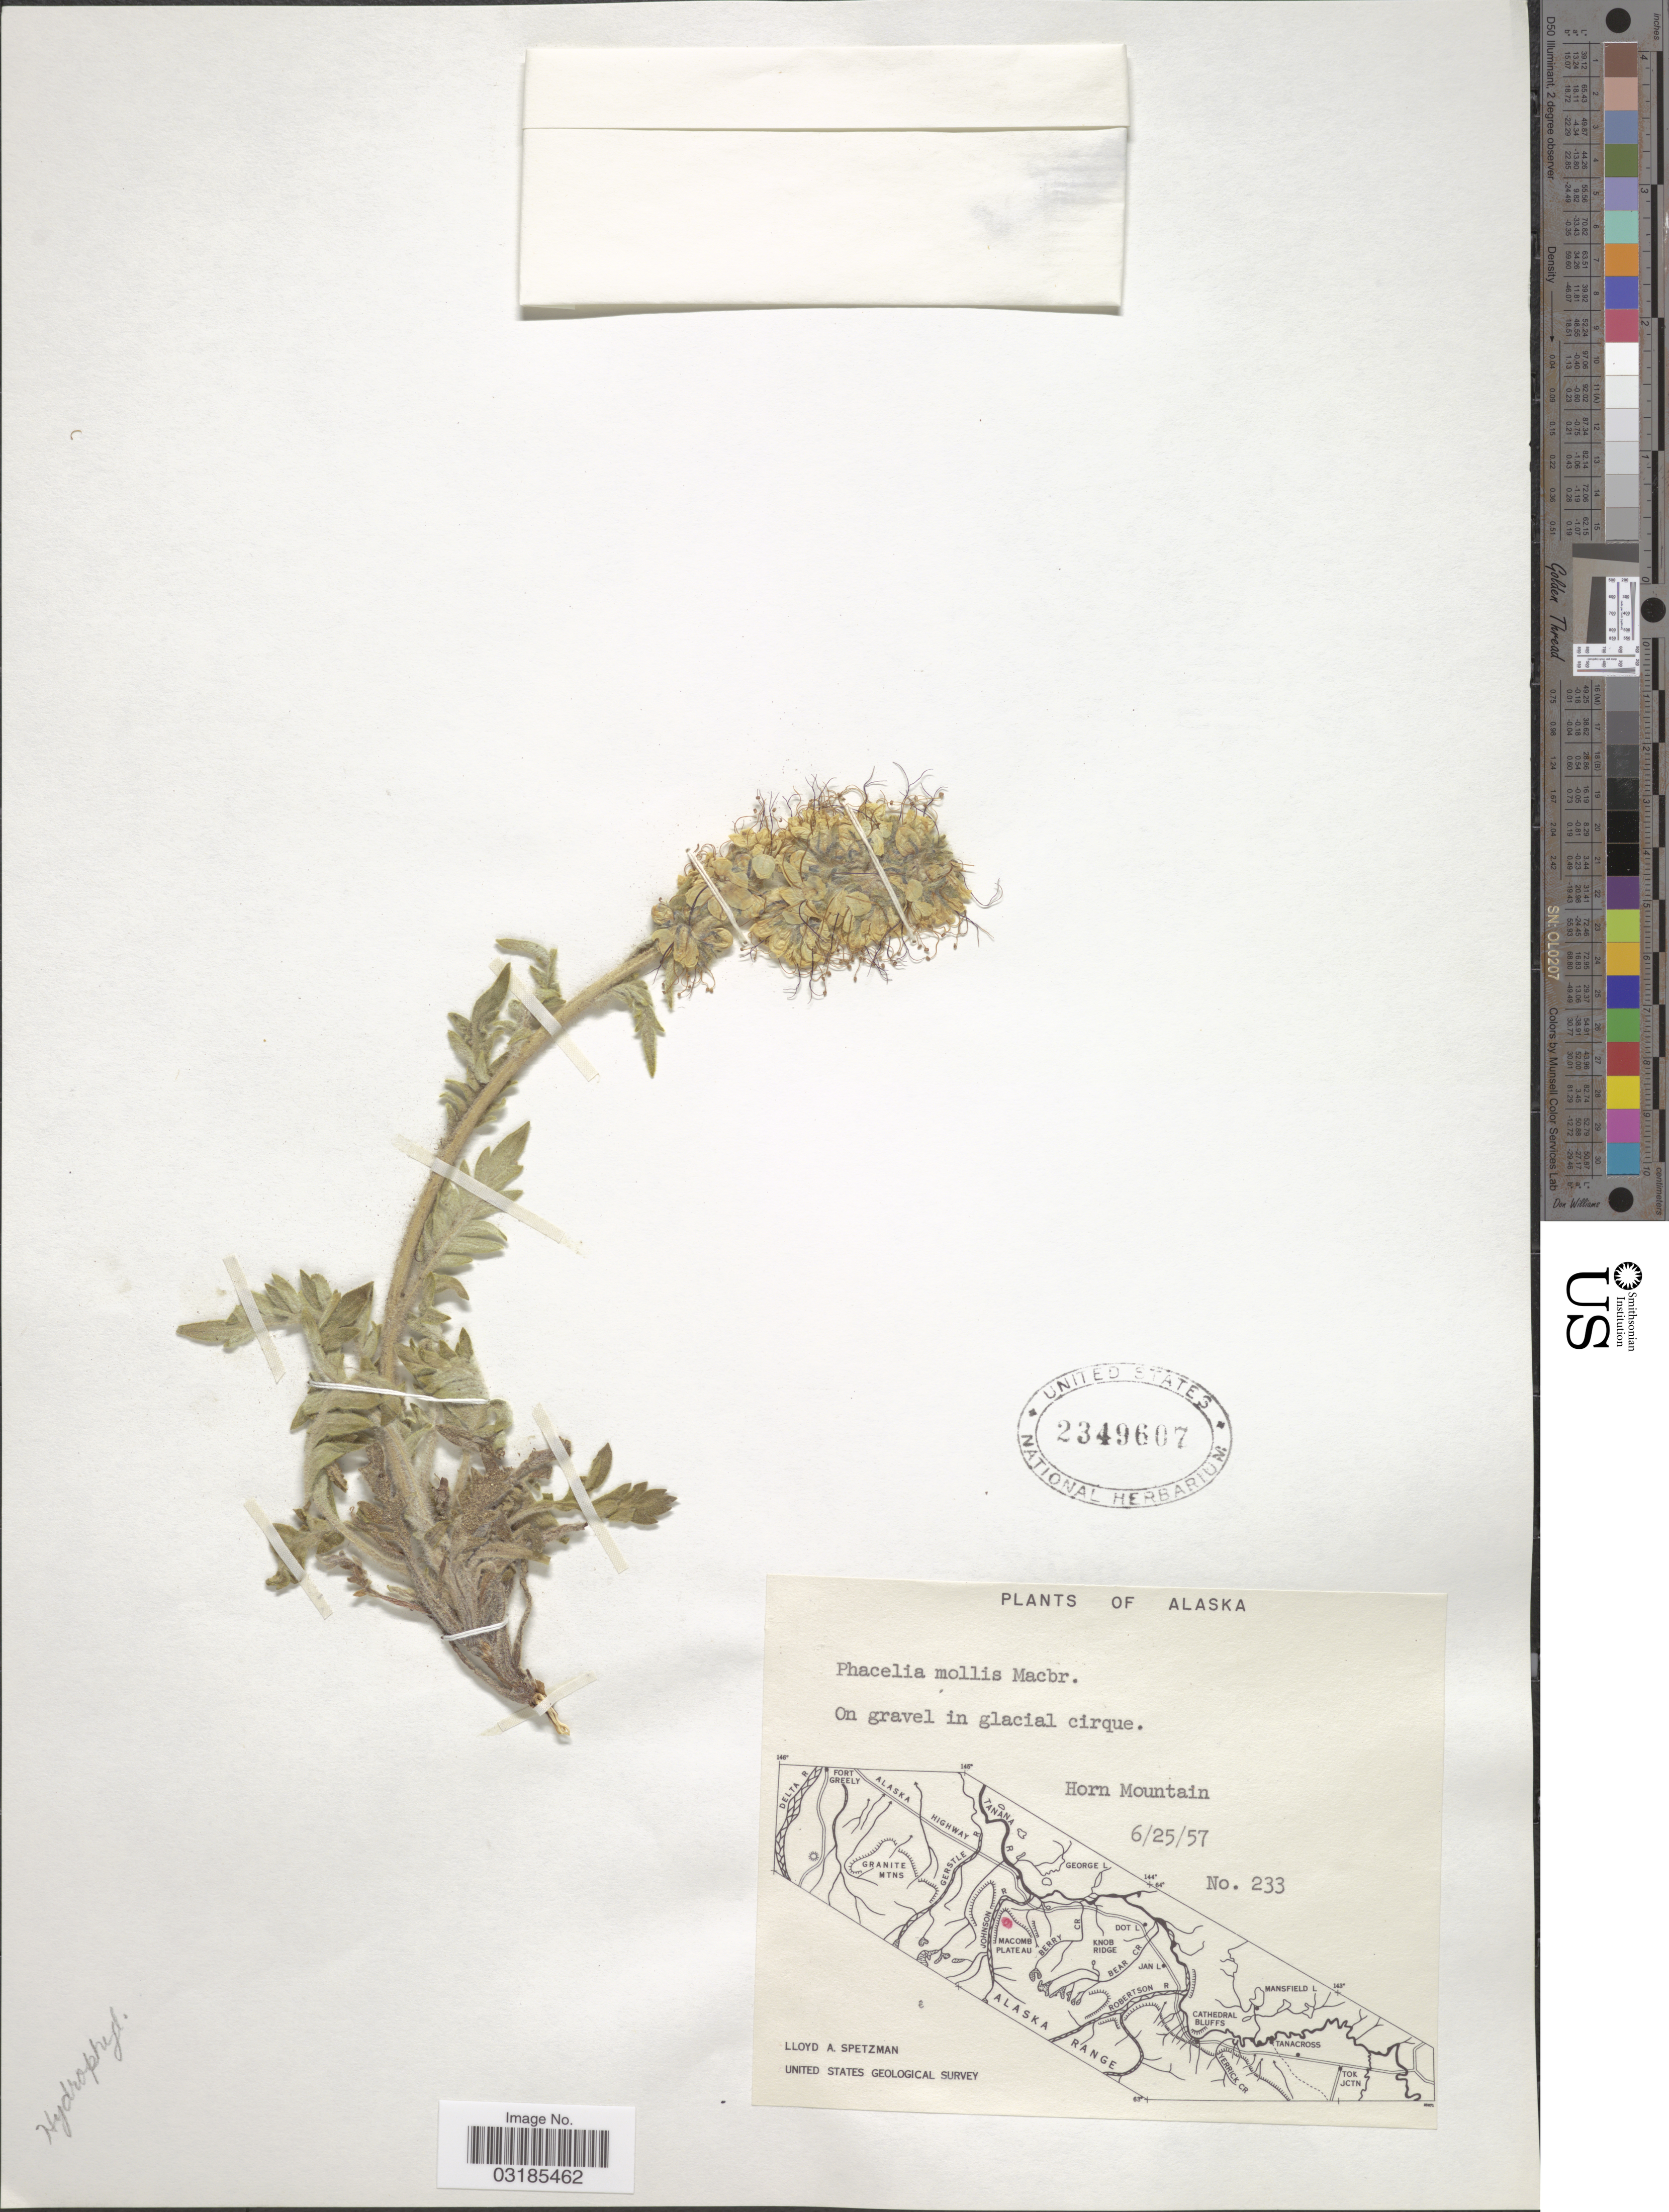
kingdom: Plantae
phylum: Tracheophyta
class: Magnoliopsida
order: Boraginales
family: Hydrophyllaceae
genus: Phacelia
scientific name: Phacelia mollis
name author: J.F. Macbr.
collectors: L. Spetzman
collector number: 233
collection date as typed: Transcribed d/m/y: 25/6/57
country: United States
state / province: Alaska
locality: In glacial cirque. Horn Mountain.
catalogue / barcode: US 2349607